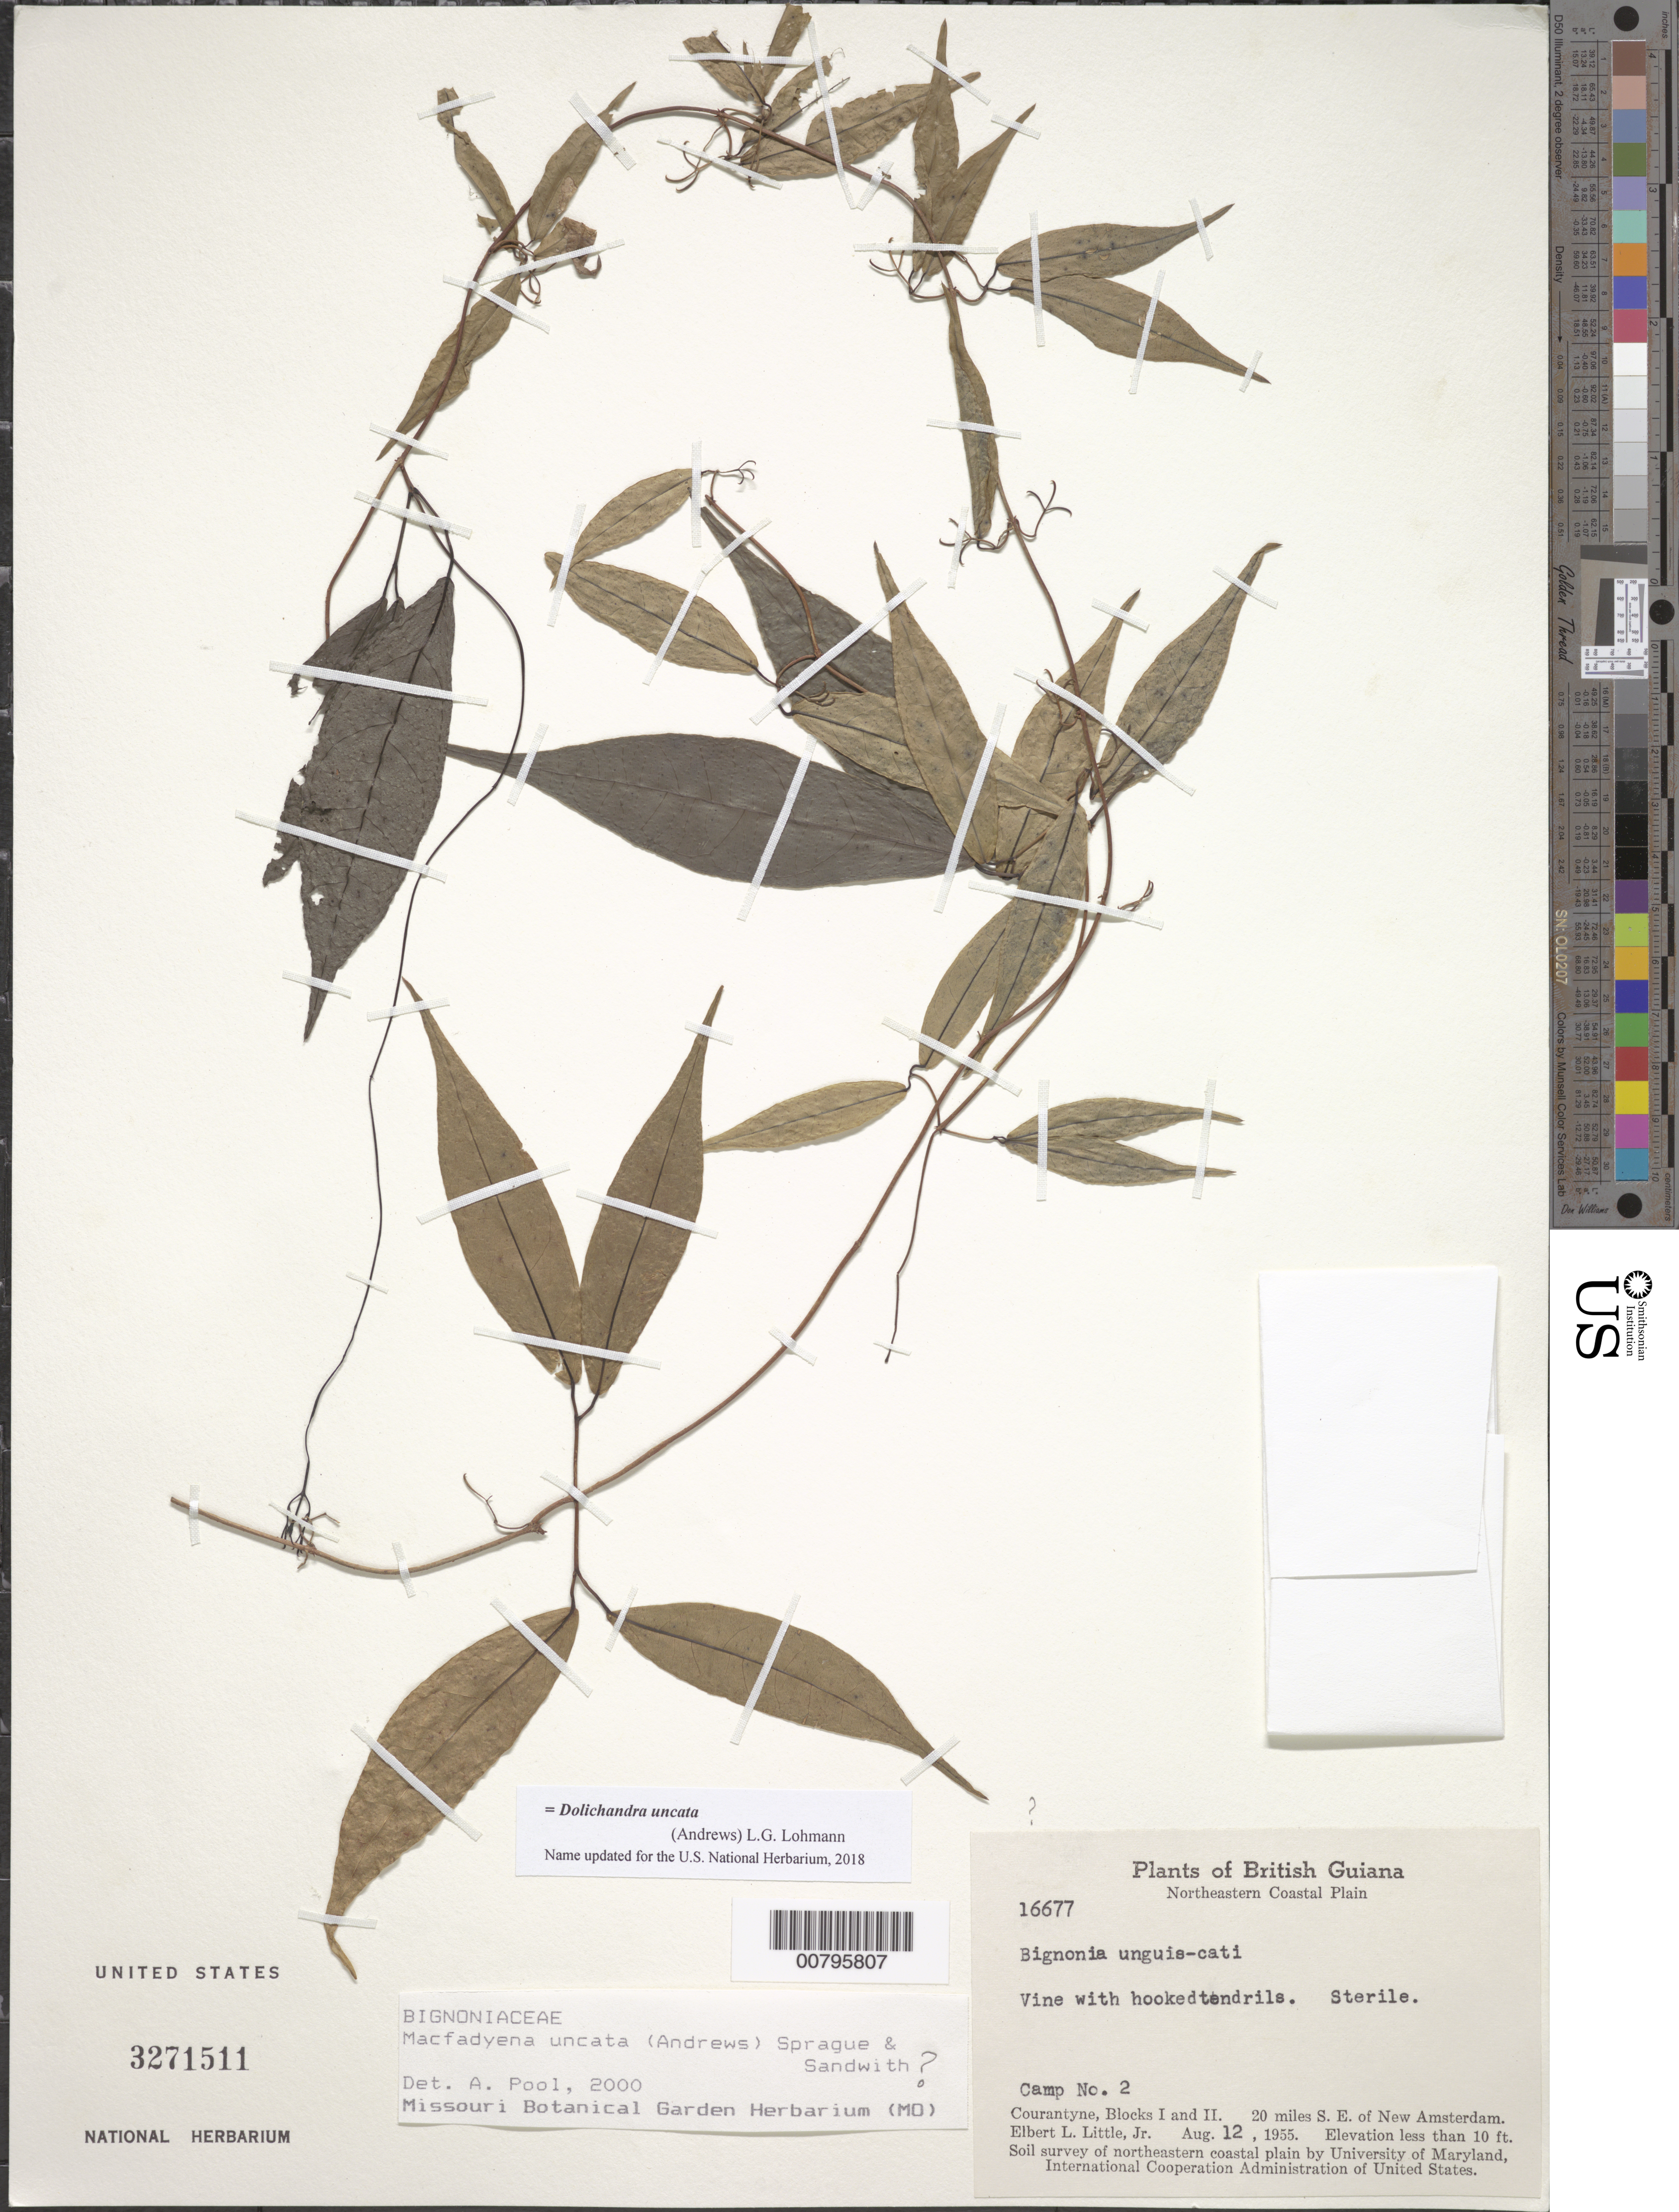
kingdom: Plantae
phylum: Tracheophyta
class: Magnoliopsida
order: Lamiales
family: Bignoniaceae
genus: Dolichandra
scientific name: Dolichandra uncata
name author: (Andrews) L.G. Lohmann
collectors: E. L. Little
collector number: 16677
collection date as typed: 12-Aug-55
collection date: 1955-08-12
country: Guyana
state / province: E. Berbice-Corentyne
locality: Courantyne, Blocks I & II. 20 mi. SE of New Amsterdam, Camp No. 2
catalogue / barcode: US 3271511